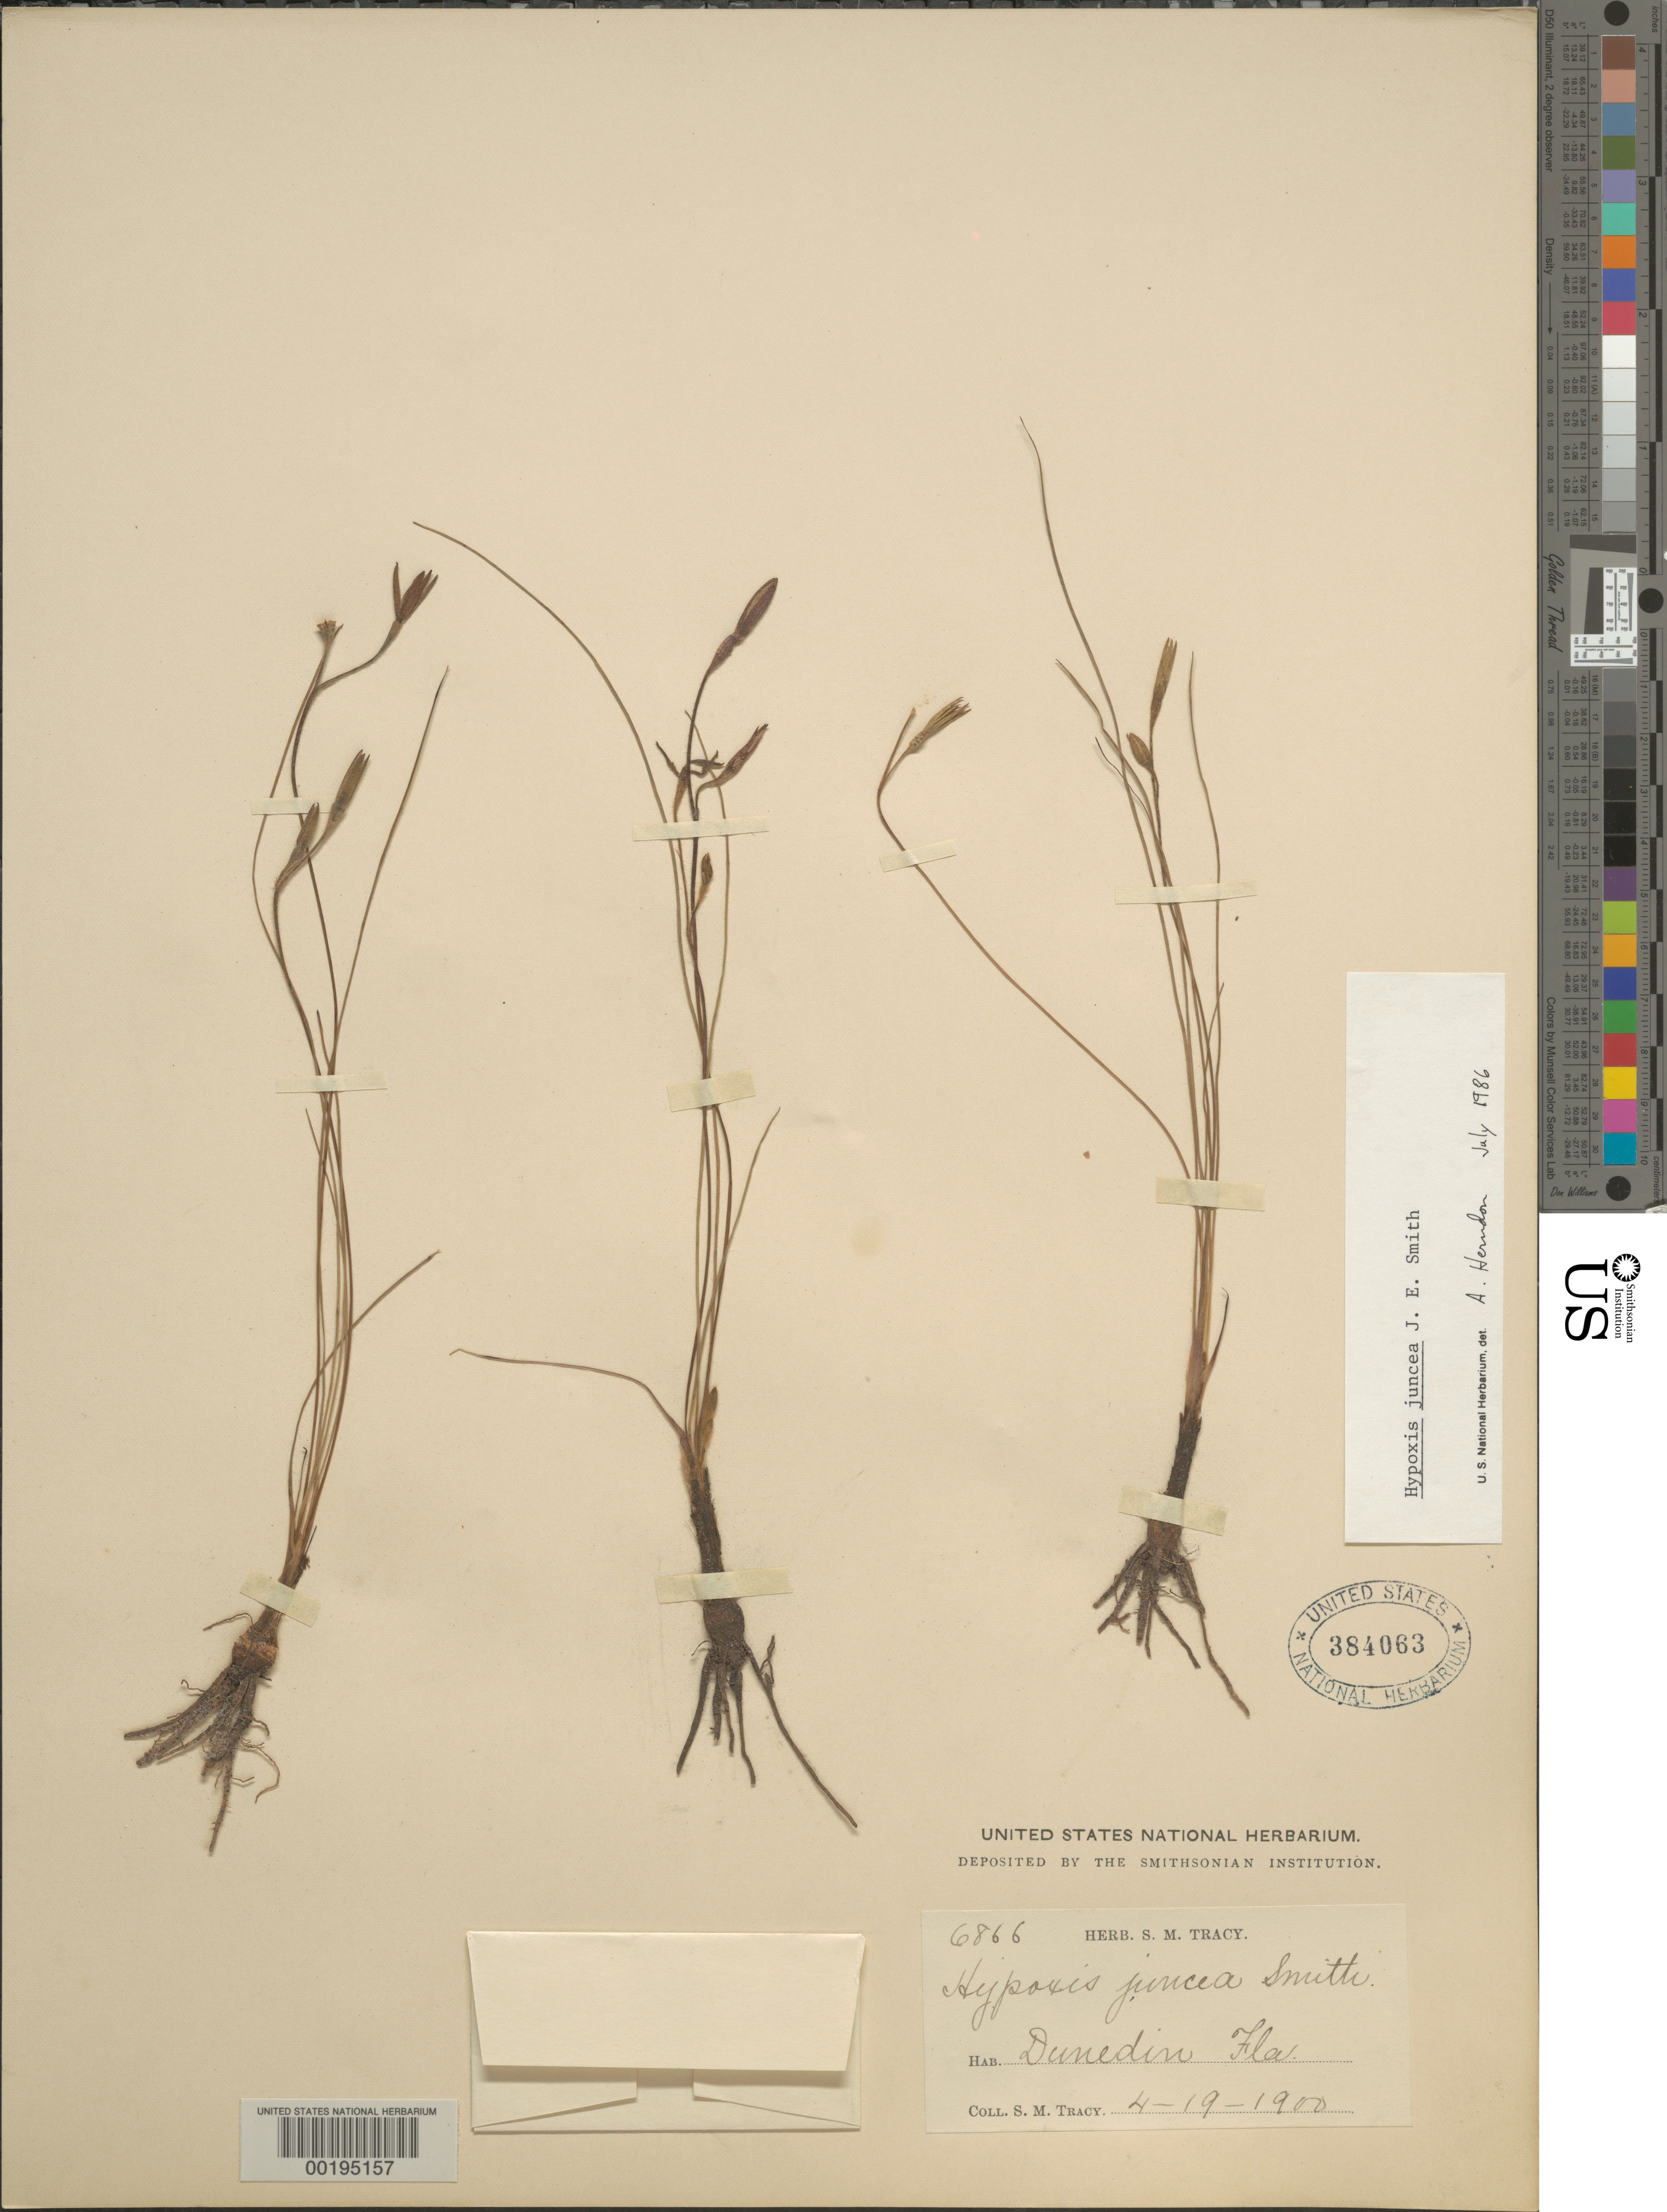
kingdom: Plantae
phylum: Tracheophyta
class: Liliopsida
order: Asparagales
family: Hypoxidaceae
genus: Hypoxis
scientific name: Hypoxis juncea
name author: Small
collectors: S. M. Tracy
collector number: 6866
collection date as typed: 19 Apr 1900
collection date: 1900-04-19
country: United States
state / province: Florida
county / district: Pinellas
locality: Dunedin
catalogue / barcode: US 384063